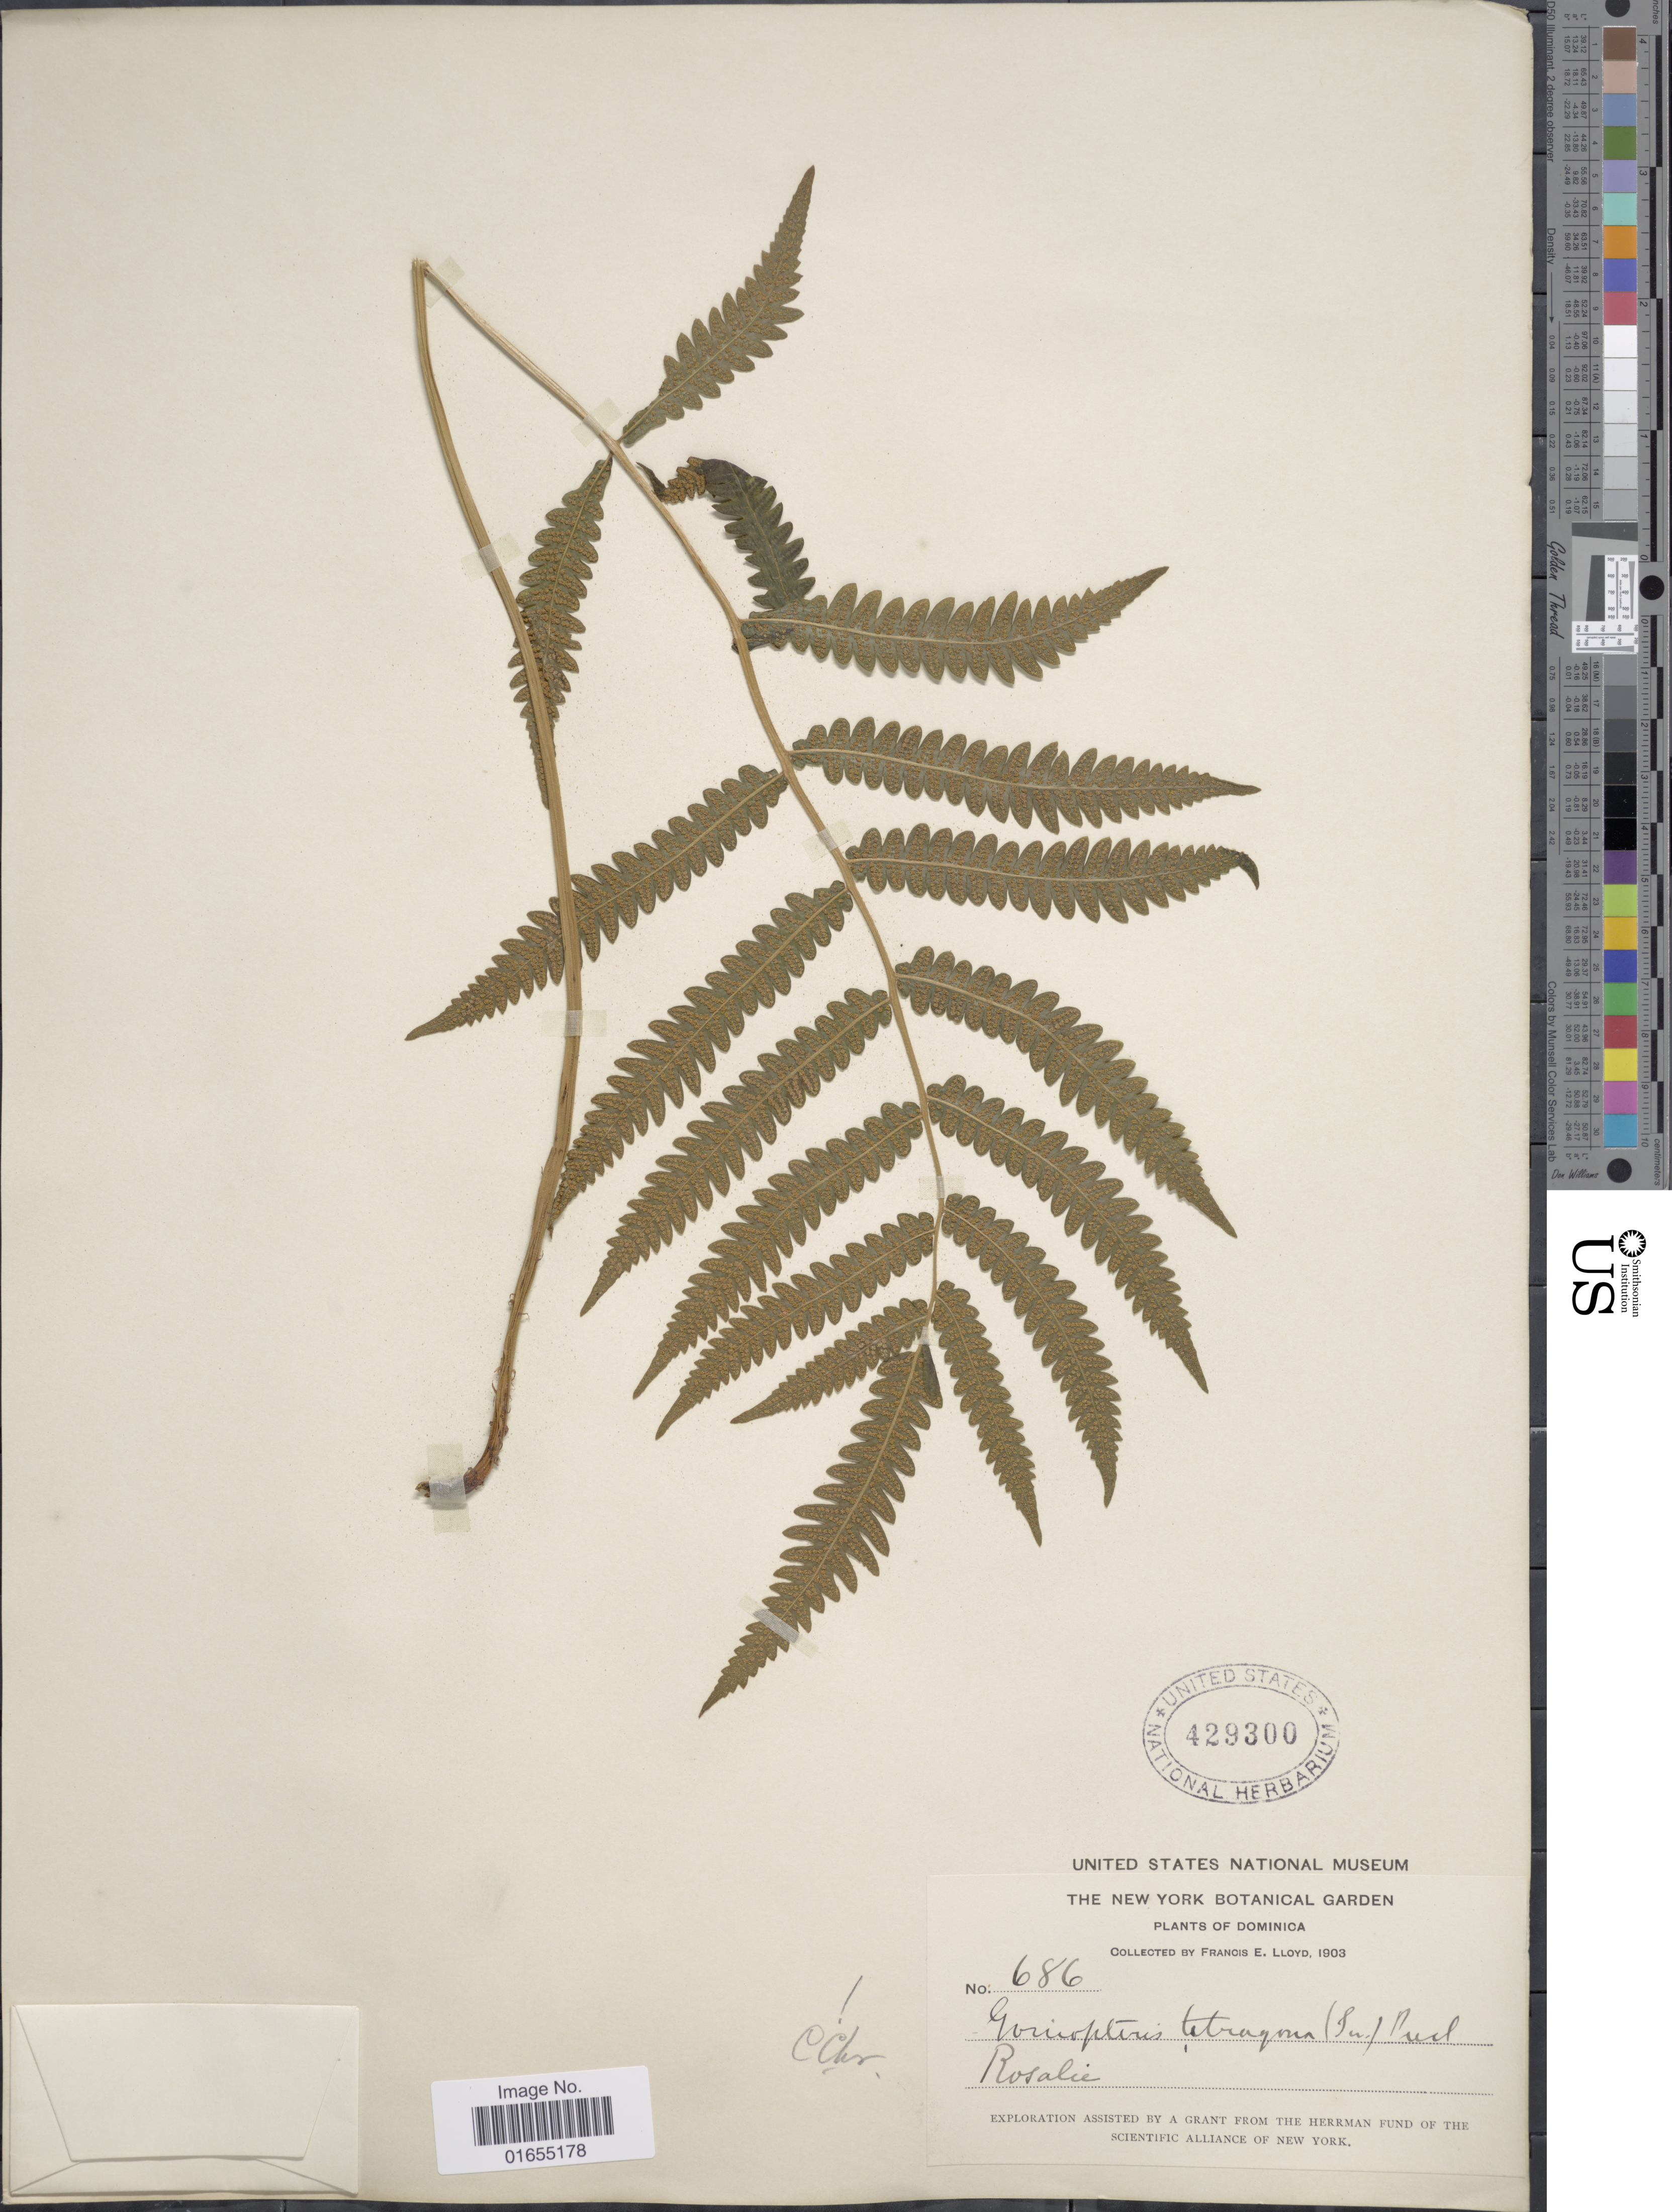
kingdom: Plantae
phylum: Tracheophyta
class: Polypodiopsida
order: Polypodiales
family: Thelypteridaceae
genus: Goniopteris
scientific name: Goniopteris subtetragona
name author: (Link) Vareschi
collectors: Lloyd, C. E.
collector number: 686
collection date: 1903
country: Dominica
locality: Rosalie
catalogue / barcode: US 429300